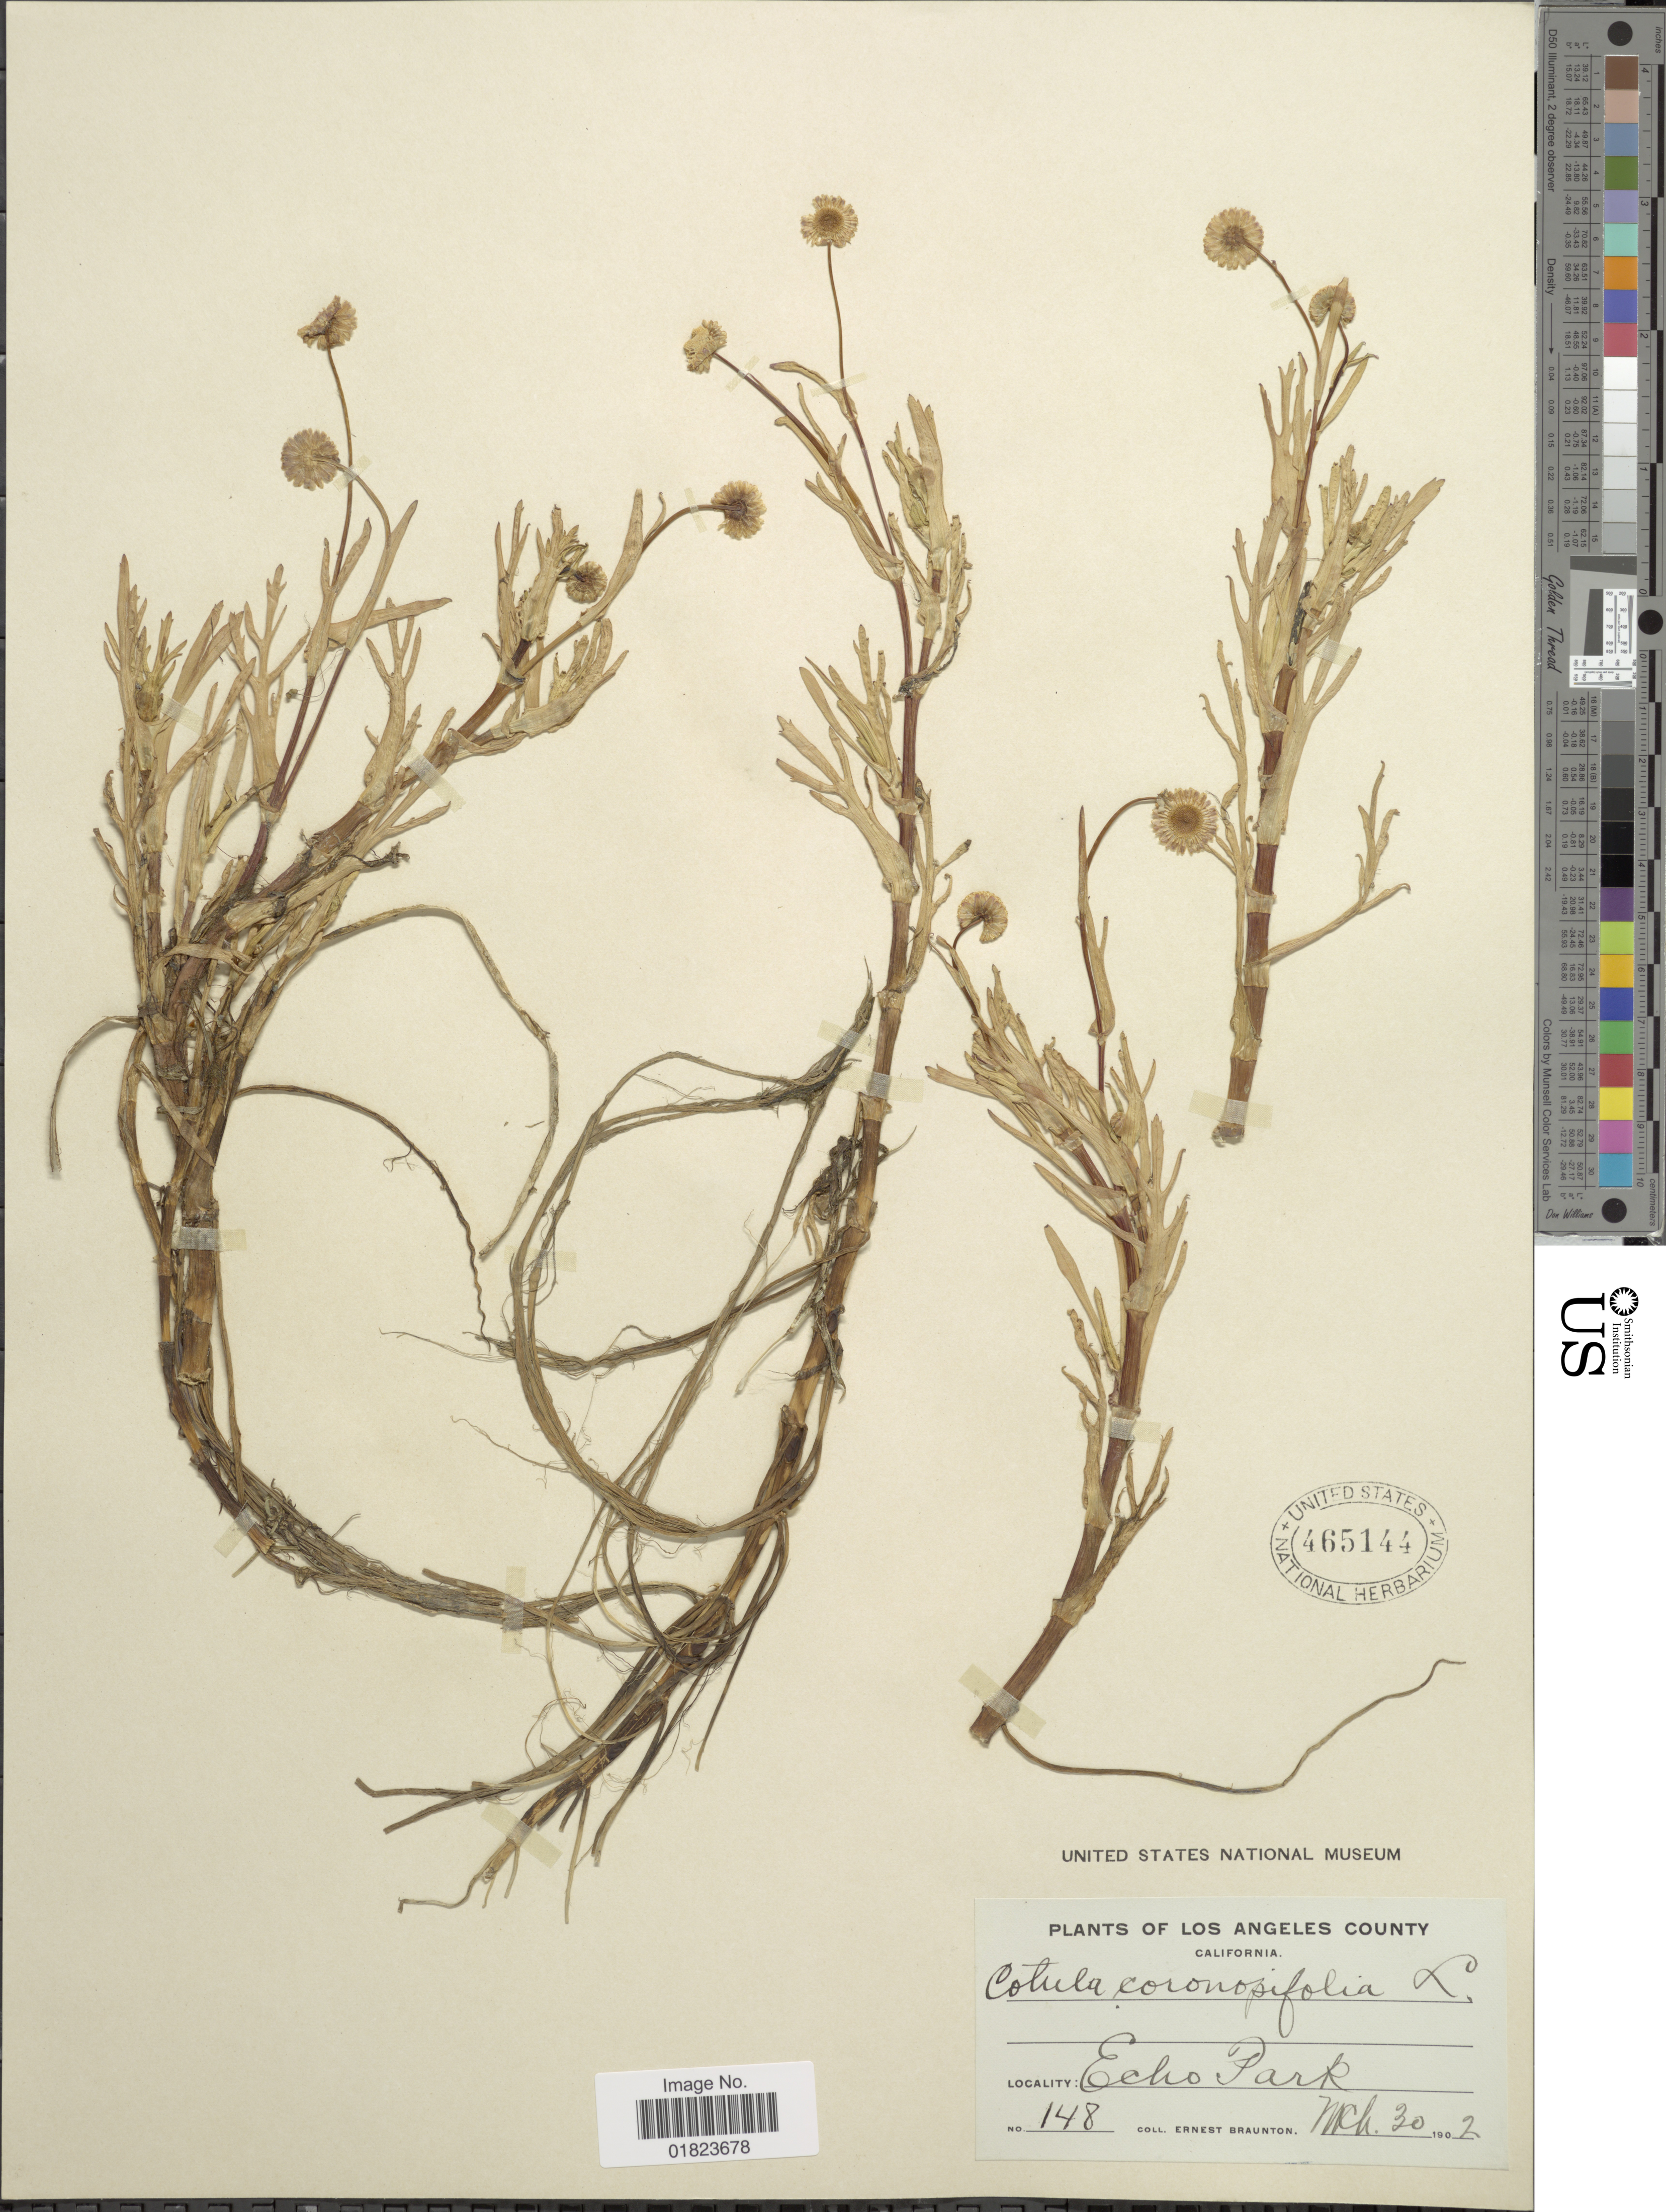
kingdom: Plantae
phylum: Tracheophyta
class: Magnoliopsida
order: Asterales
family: Asteraceae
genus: Cotula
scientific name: Cotula coronopifolia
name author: L.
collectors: E. Braunton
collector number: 148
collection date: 1902-03-30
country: United States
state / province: California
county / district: Los Angeles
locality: Los Angeles County, California. Echo Park.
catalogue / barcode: US 465144